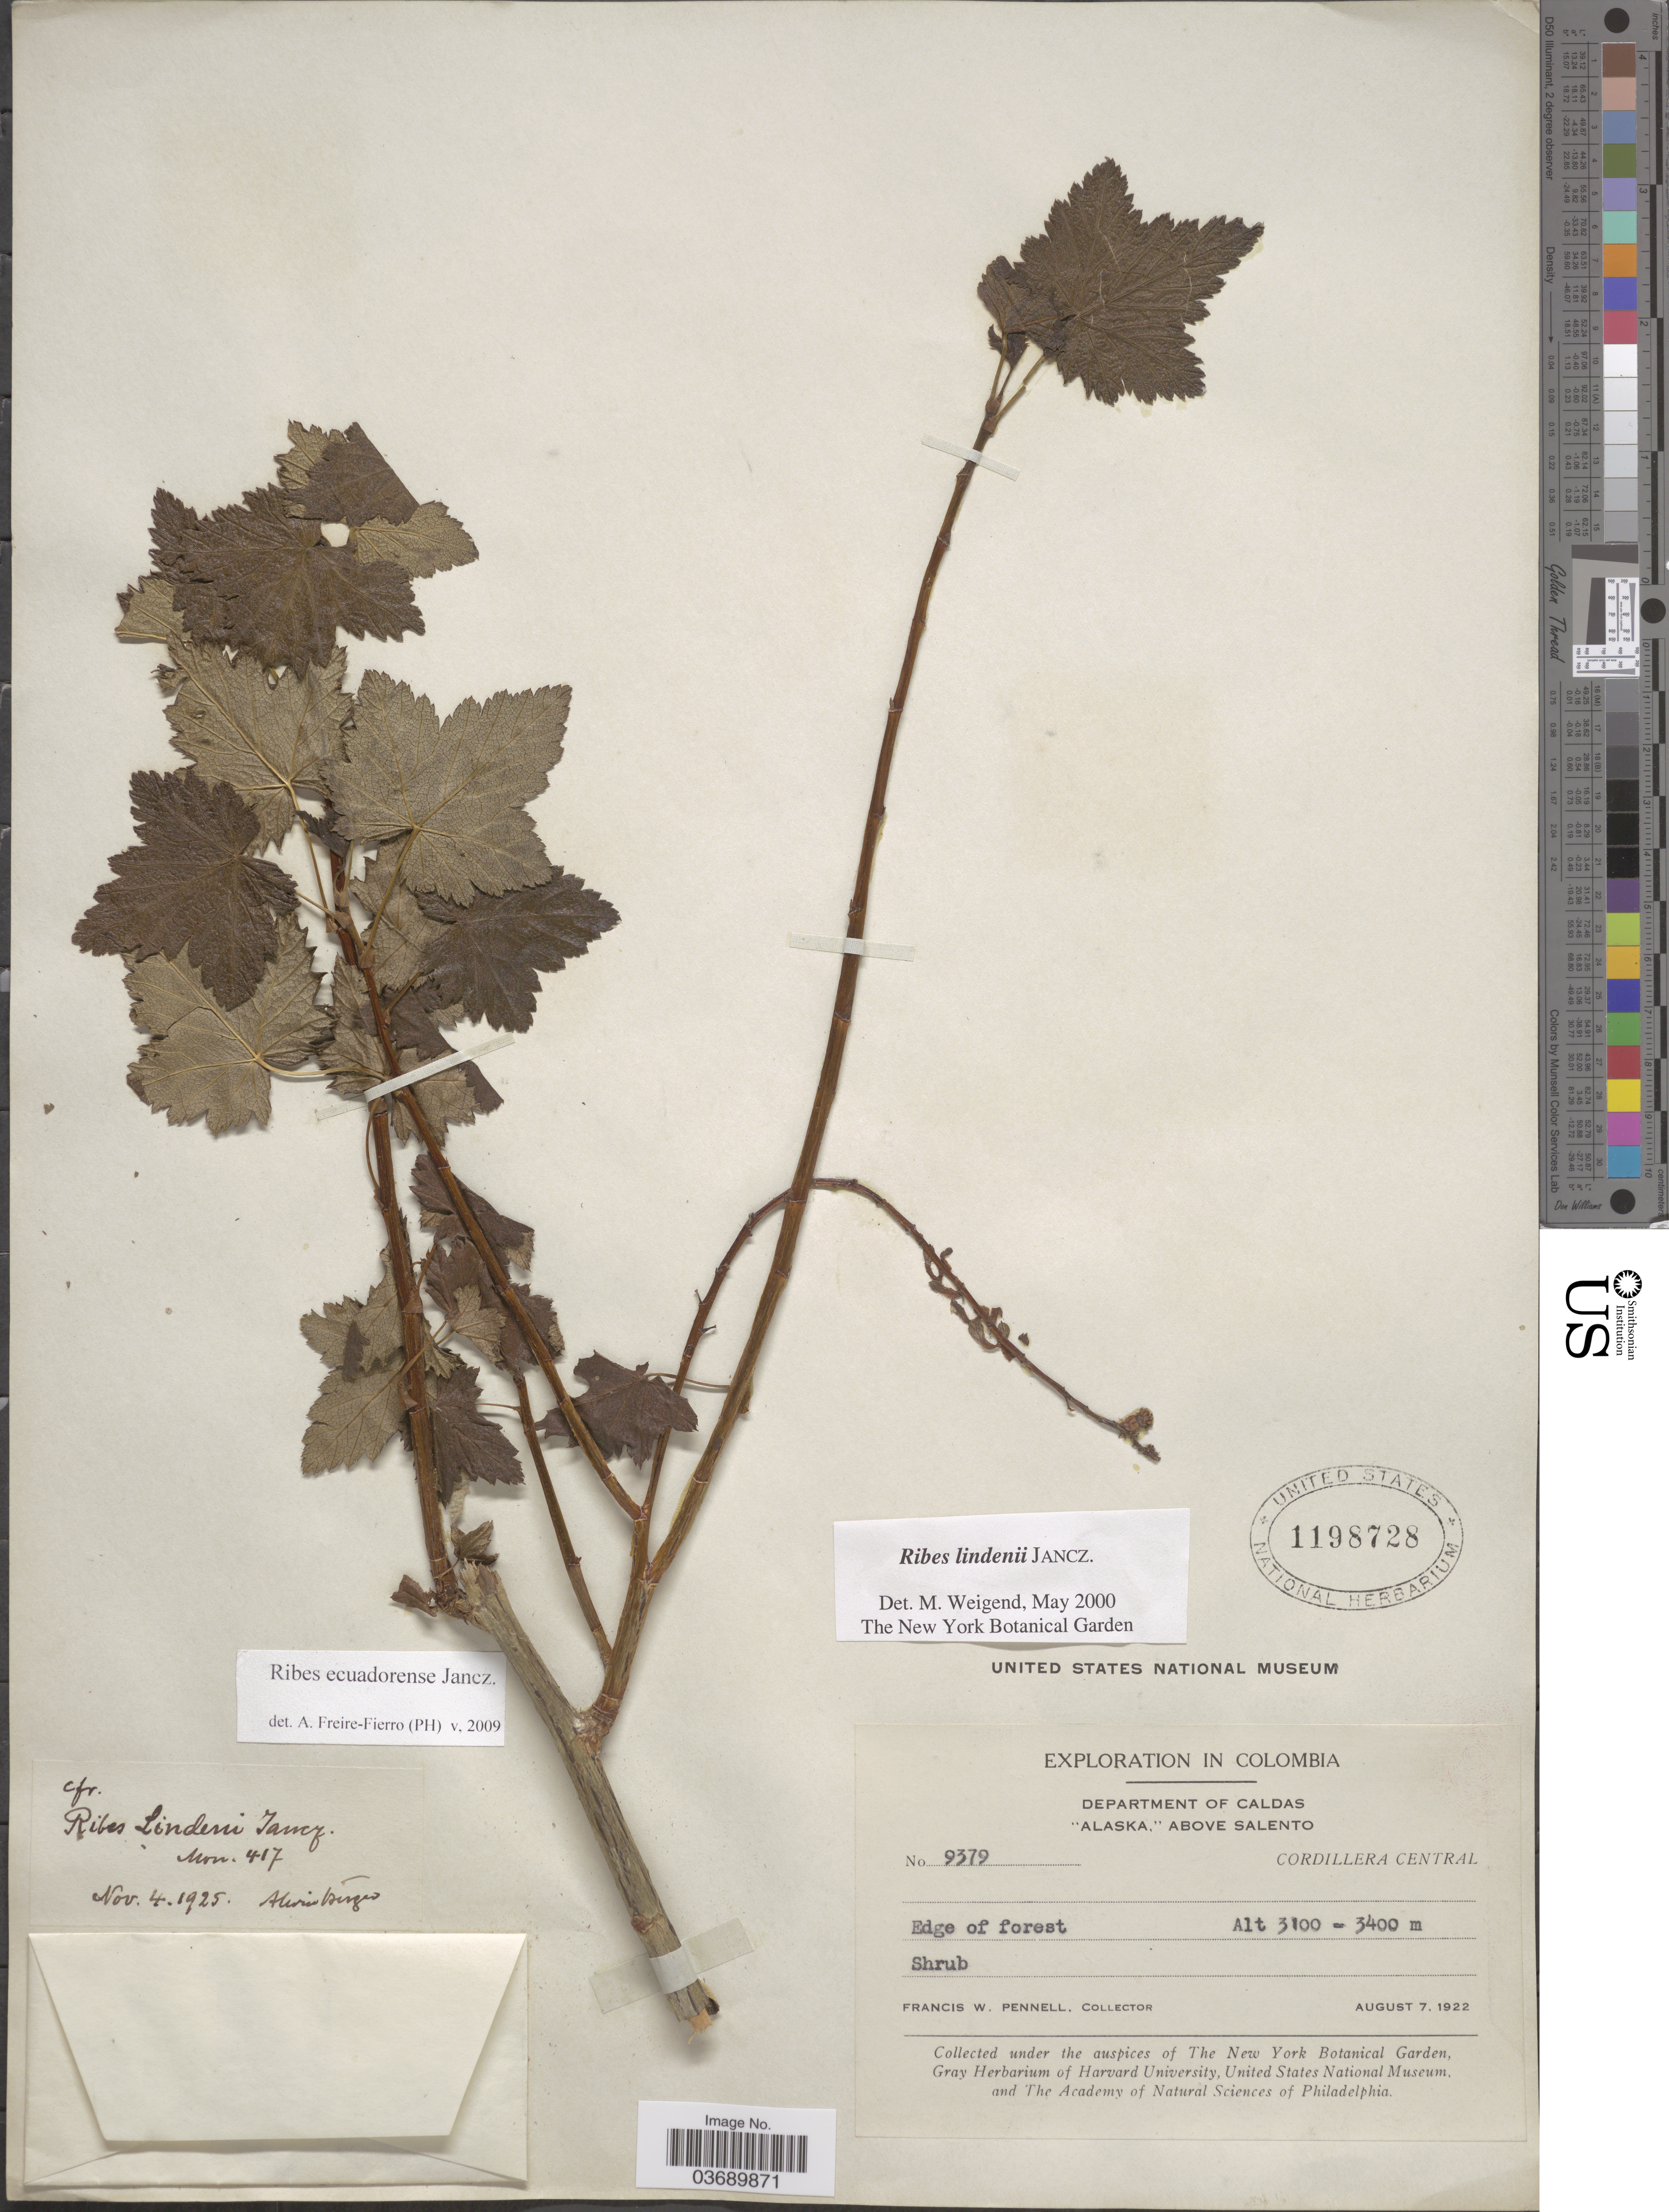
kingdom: Plantae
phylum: Tracheophyta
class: Magnoliopsida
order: Saxifragales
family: Grossulariaceae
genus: Ribes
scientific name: Ribes ecuadorense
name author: Jancz.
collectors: F. W. Pennell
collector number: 9379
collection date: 1922-08-07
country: Colombia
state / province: Caldas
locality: Department of Caldas, "Alaska," above Salento, Cordillera Central.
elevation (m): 3100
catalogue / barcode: US 1198728